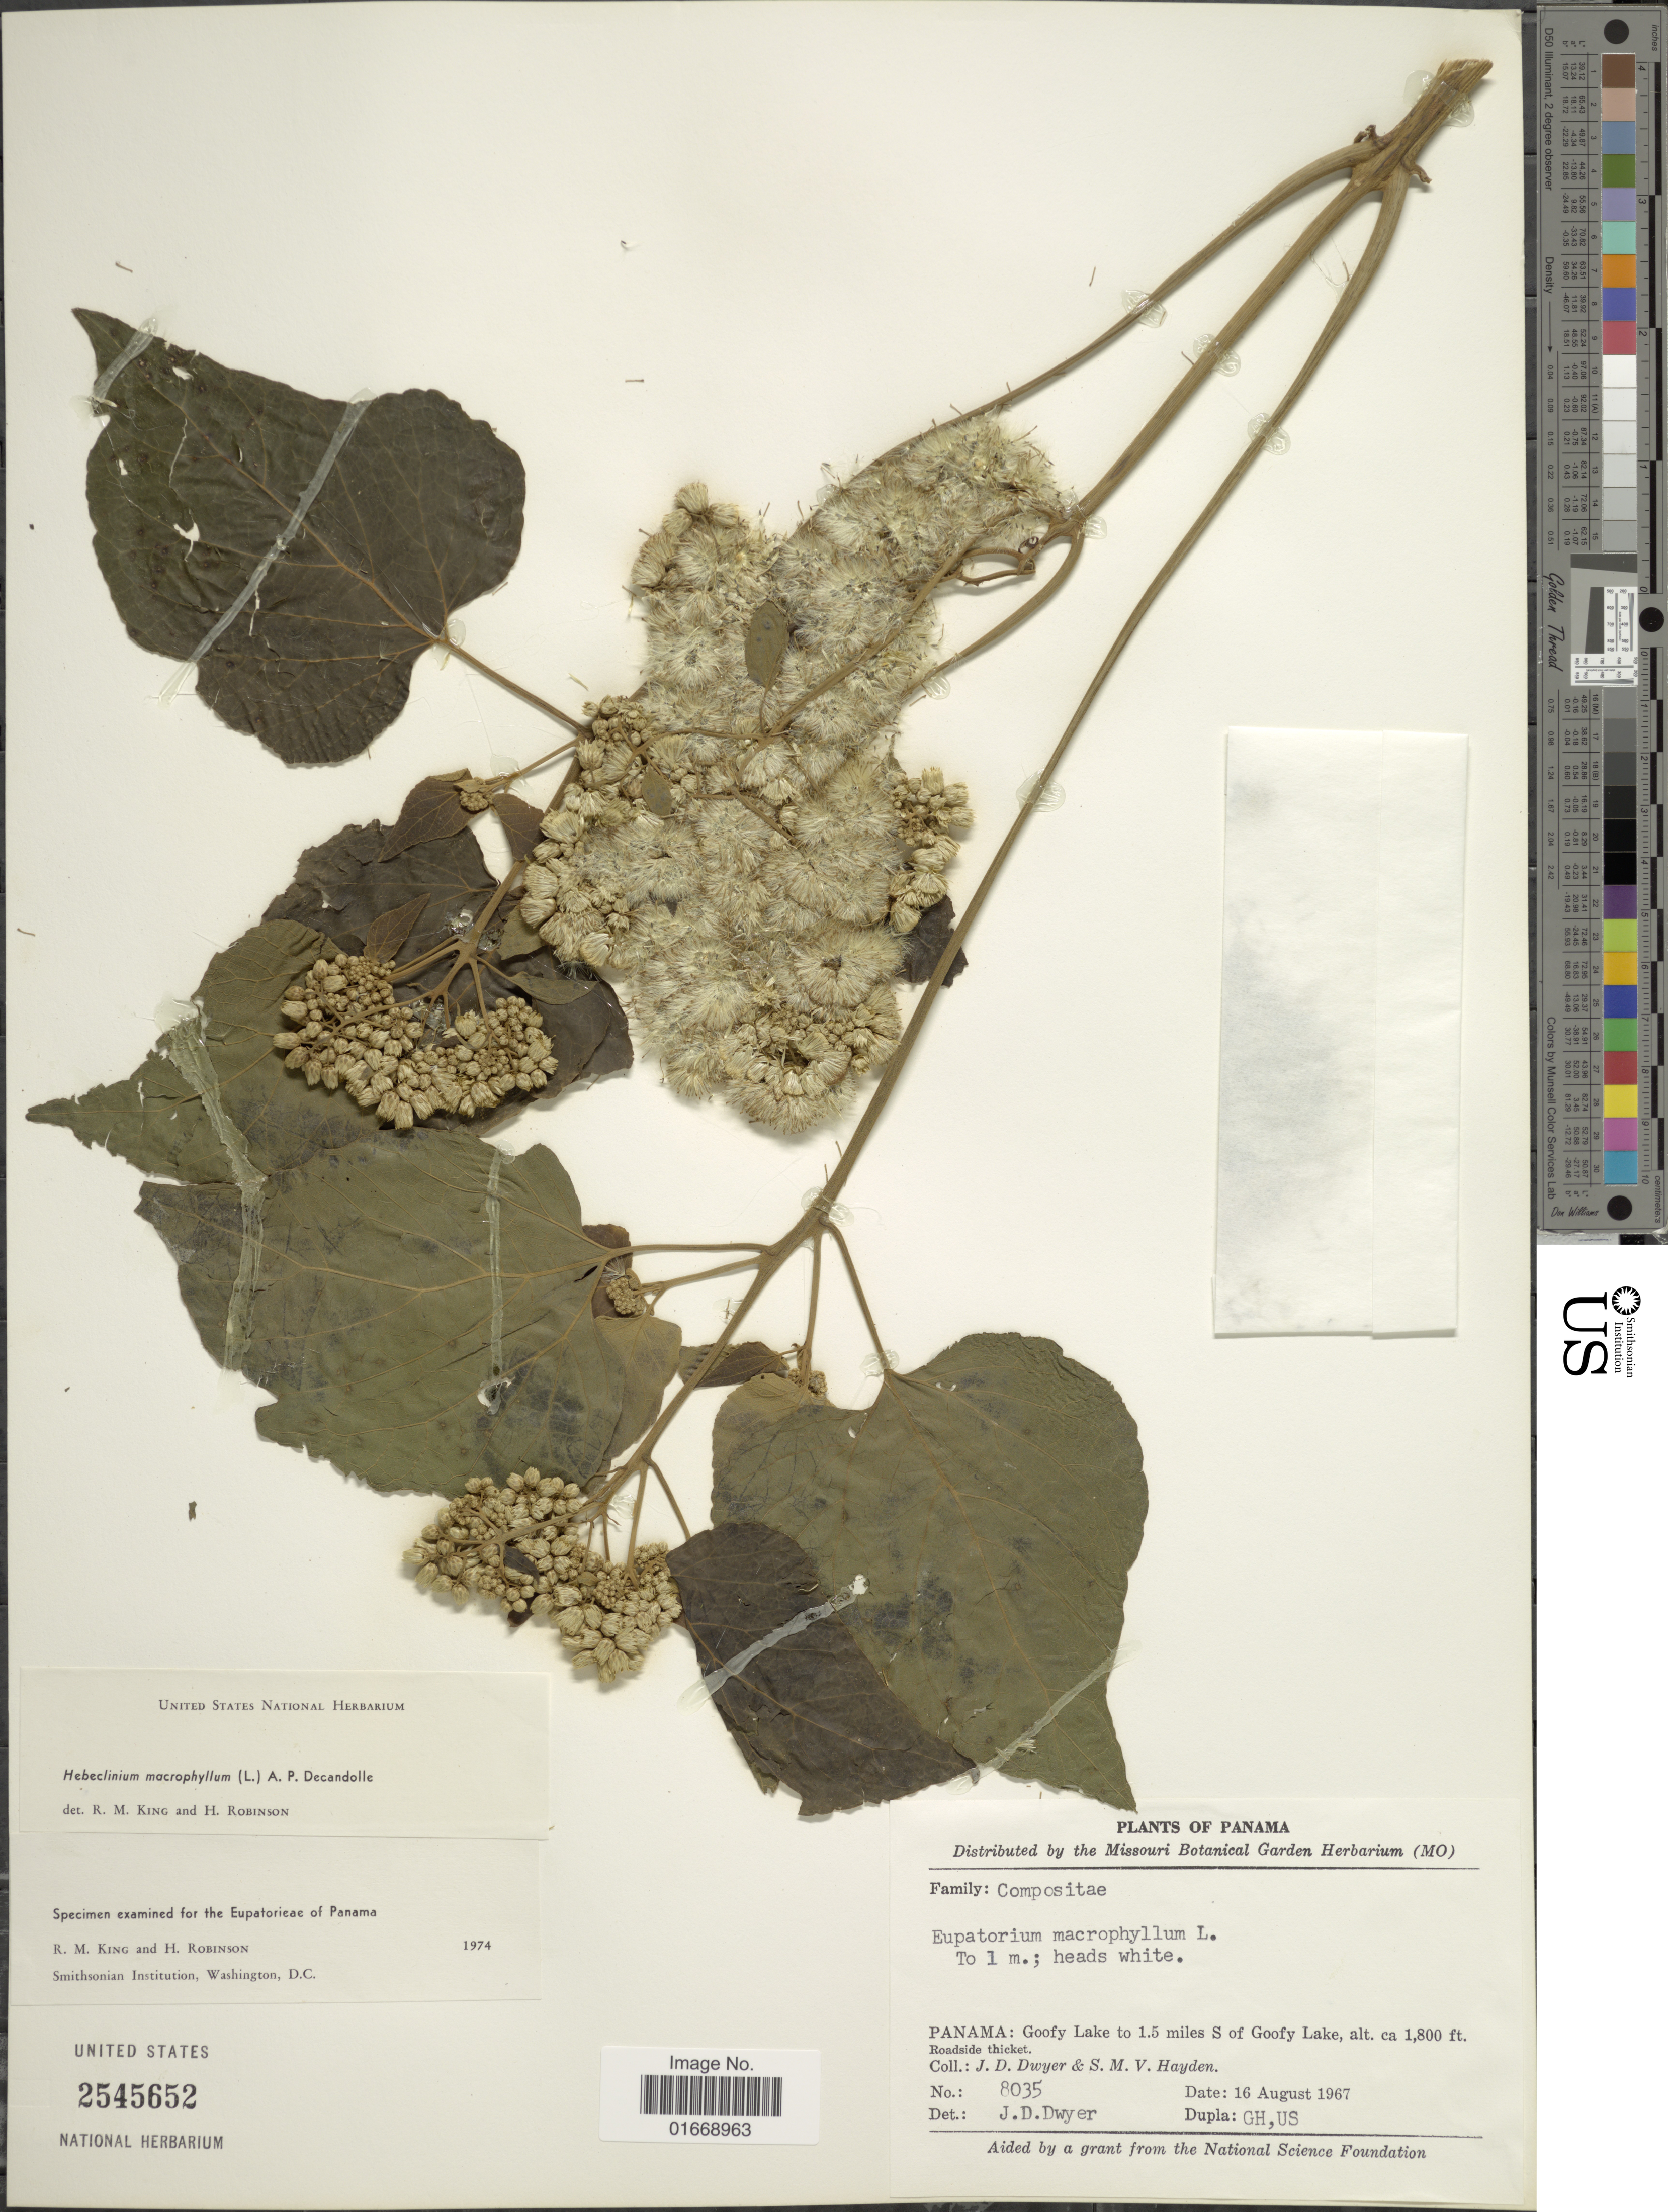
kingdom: Plantae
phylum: Tracheophyta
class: Magnoliopsida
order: Asterales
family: Asteraceae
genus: Hebeclinium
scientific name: Hebeclinium macrophyllum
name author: (L.) DC.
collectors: J. D. Dwyer & S. M. Hayden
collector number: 8035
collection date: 1967-08-16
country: Panama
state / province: Panamá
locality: Goofy Lake to 1.5 miles S of Goofy Lake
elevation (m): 549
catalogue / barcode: US 2545652